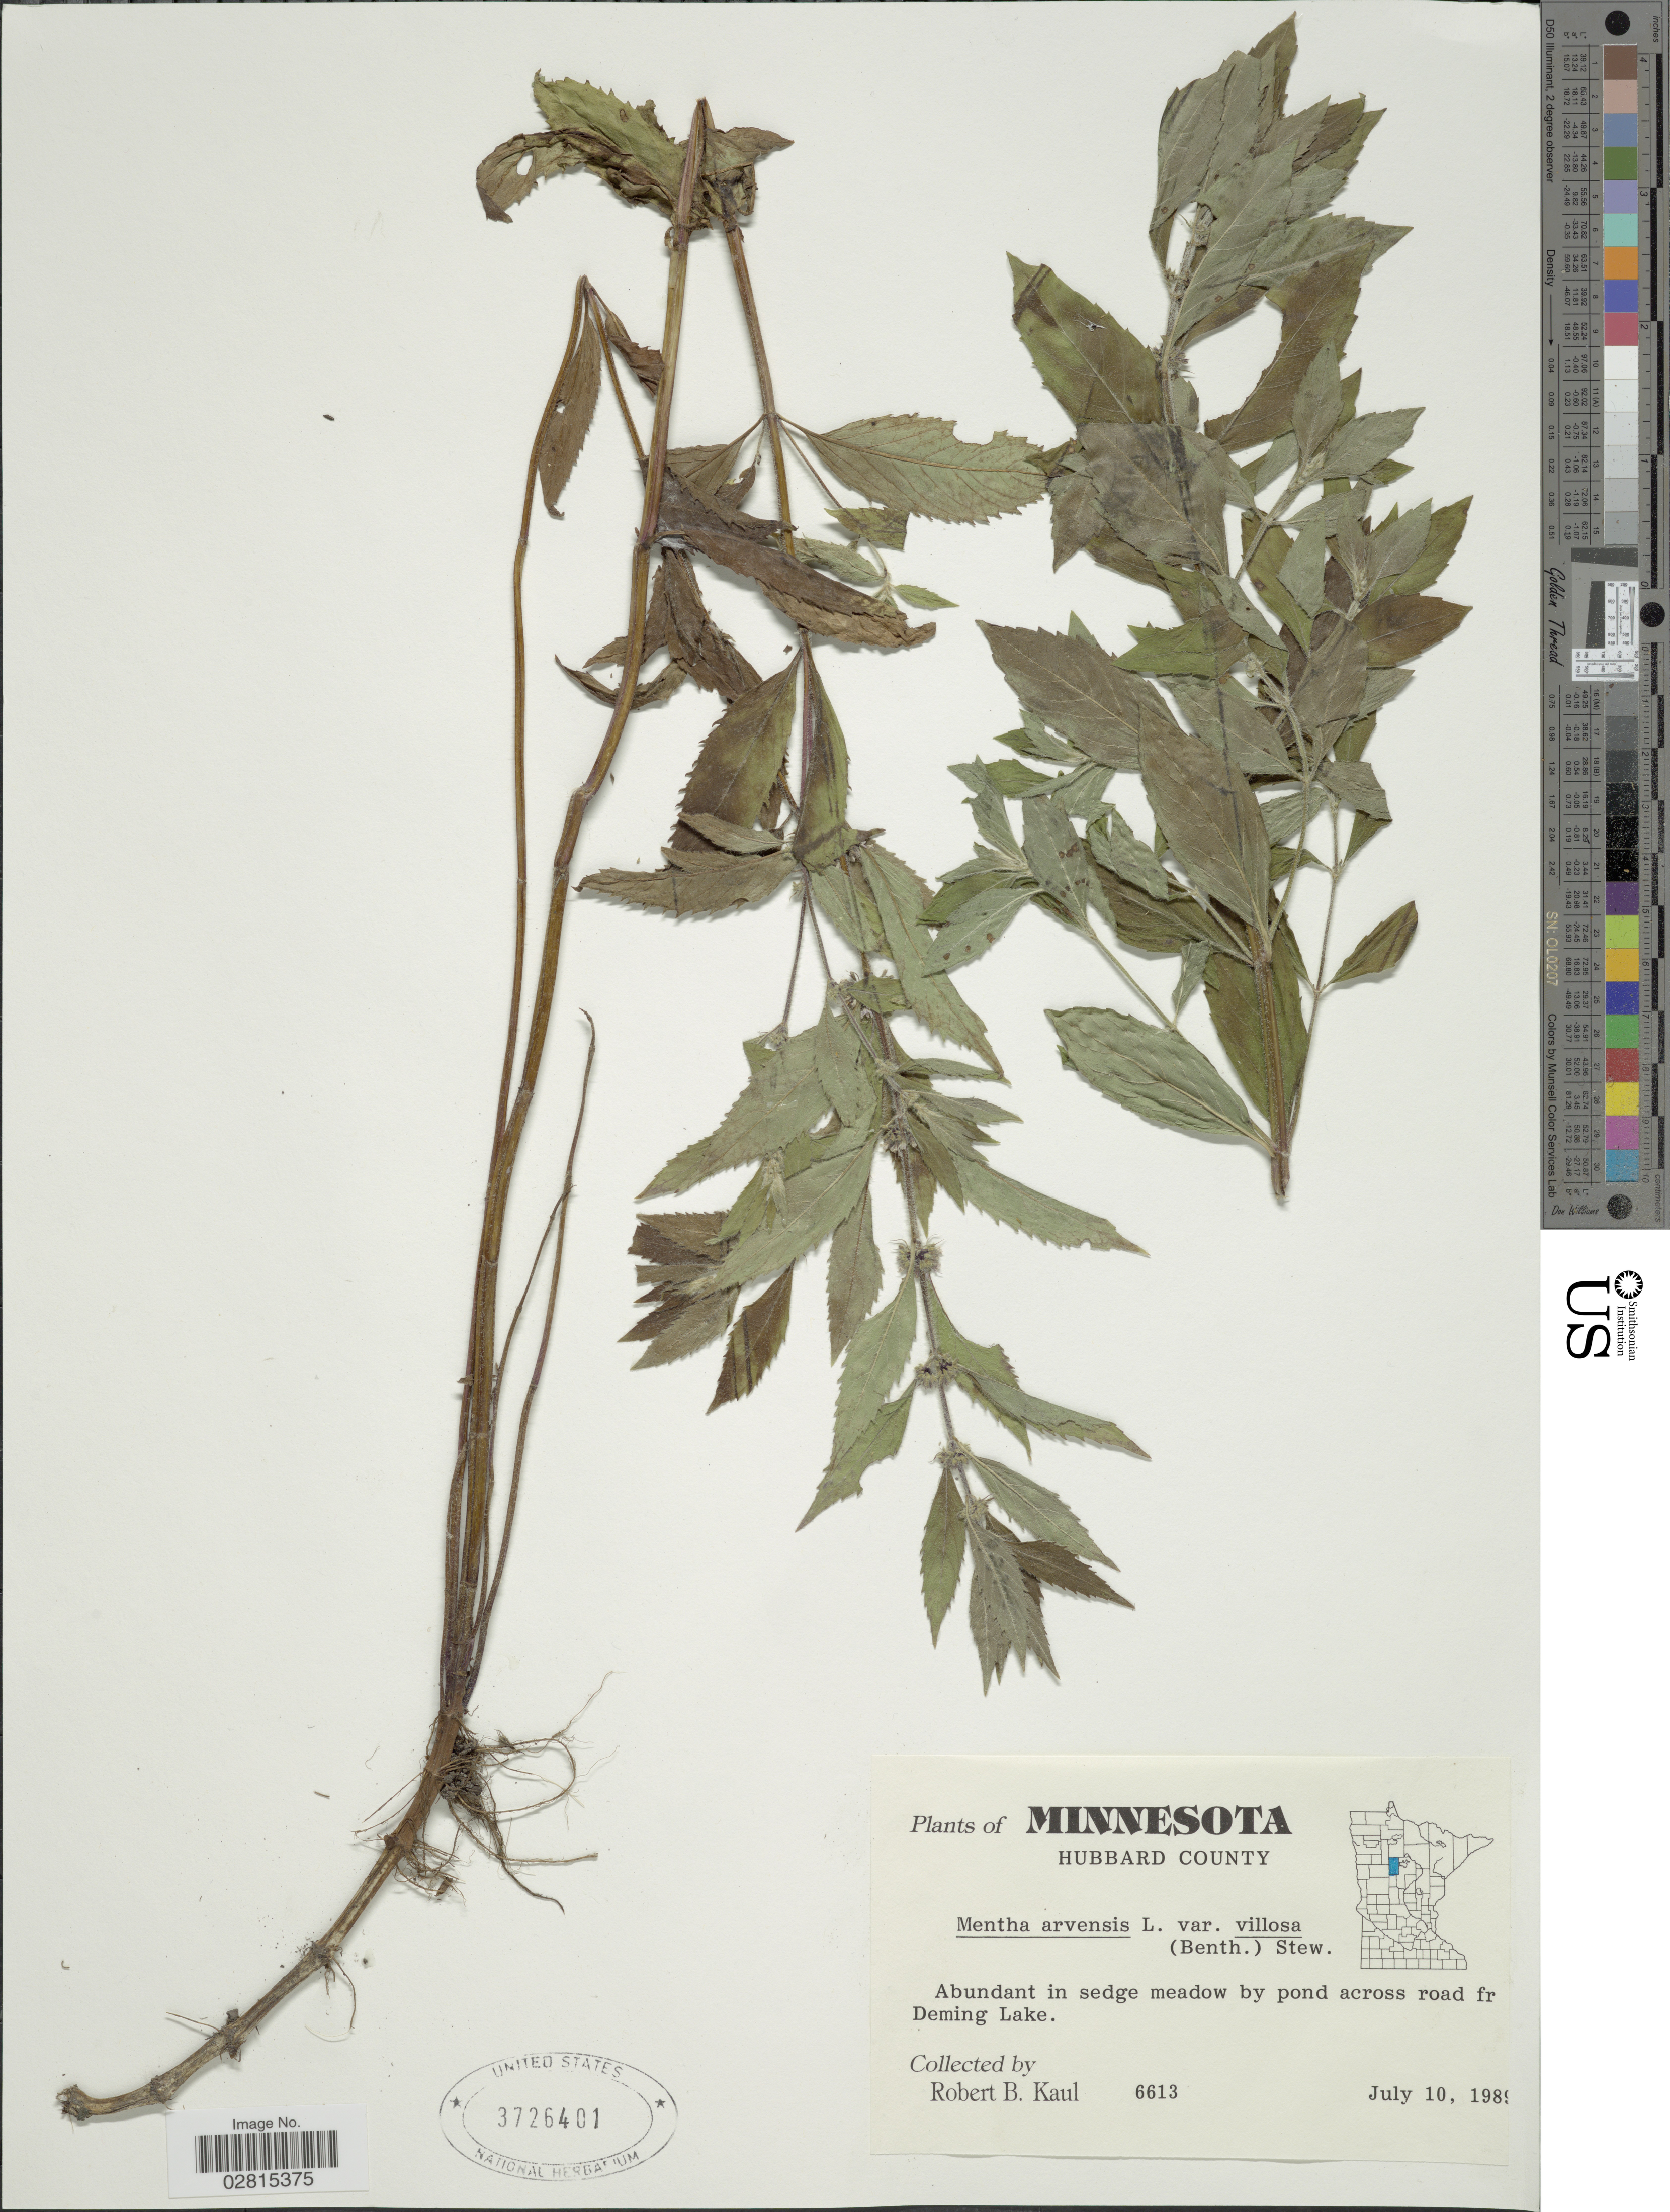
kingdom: Plantae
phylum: Tracheophyta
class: Magnoliopsida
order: Lamiales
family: Lamiaceae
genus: Mentha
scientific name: Mentha canadensis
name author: L.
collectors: R. Kaul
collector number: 6613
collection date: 1989-07-10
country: United States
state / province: Minnesota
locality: Hubbard County. Abundant in sedge meadow by pond across road fr Deming Lake.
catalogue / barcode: US 3726401